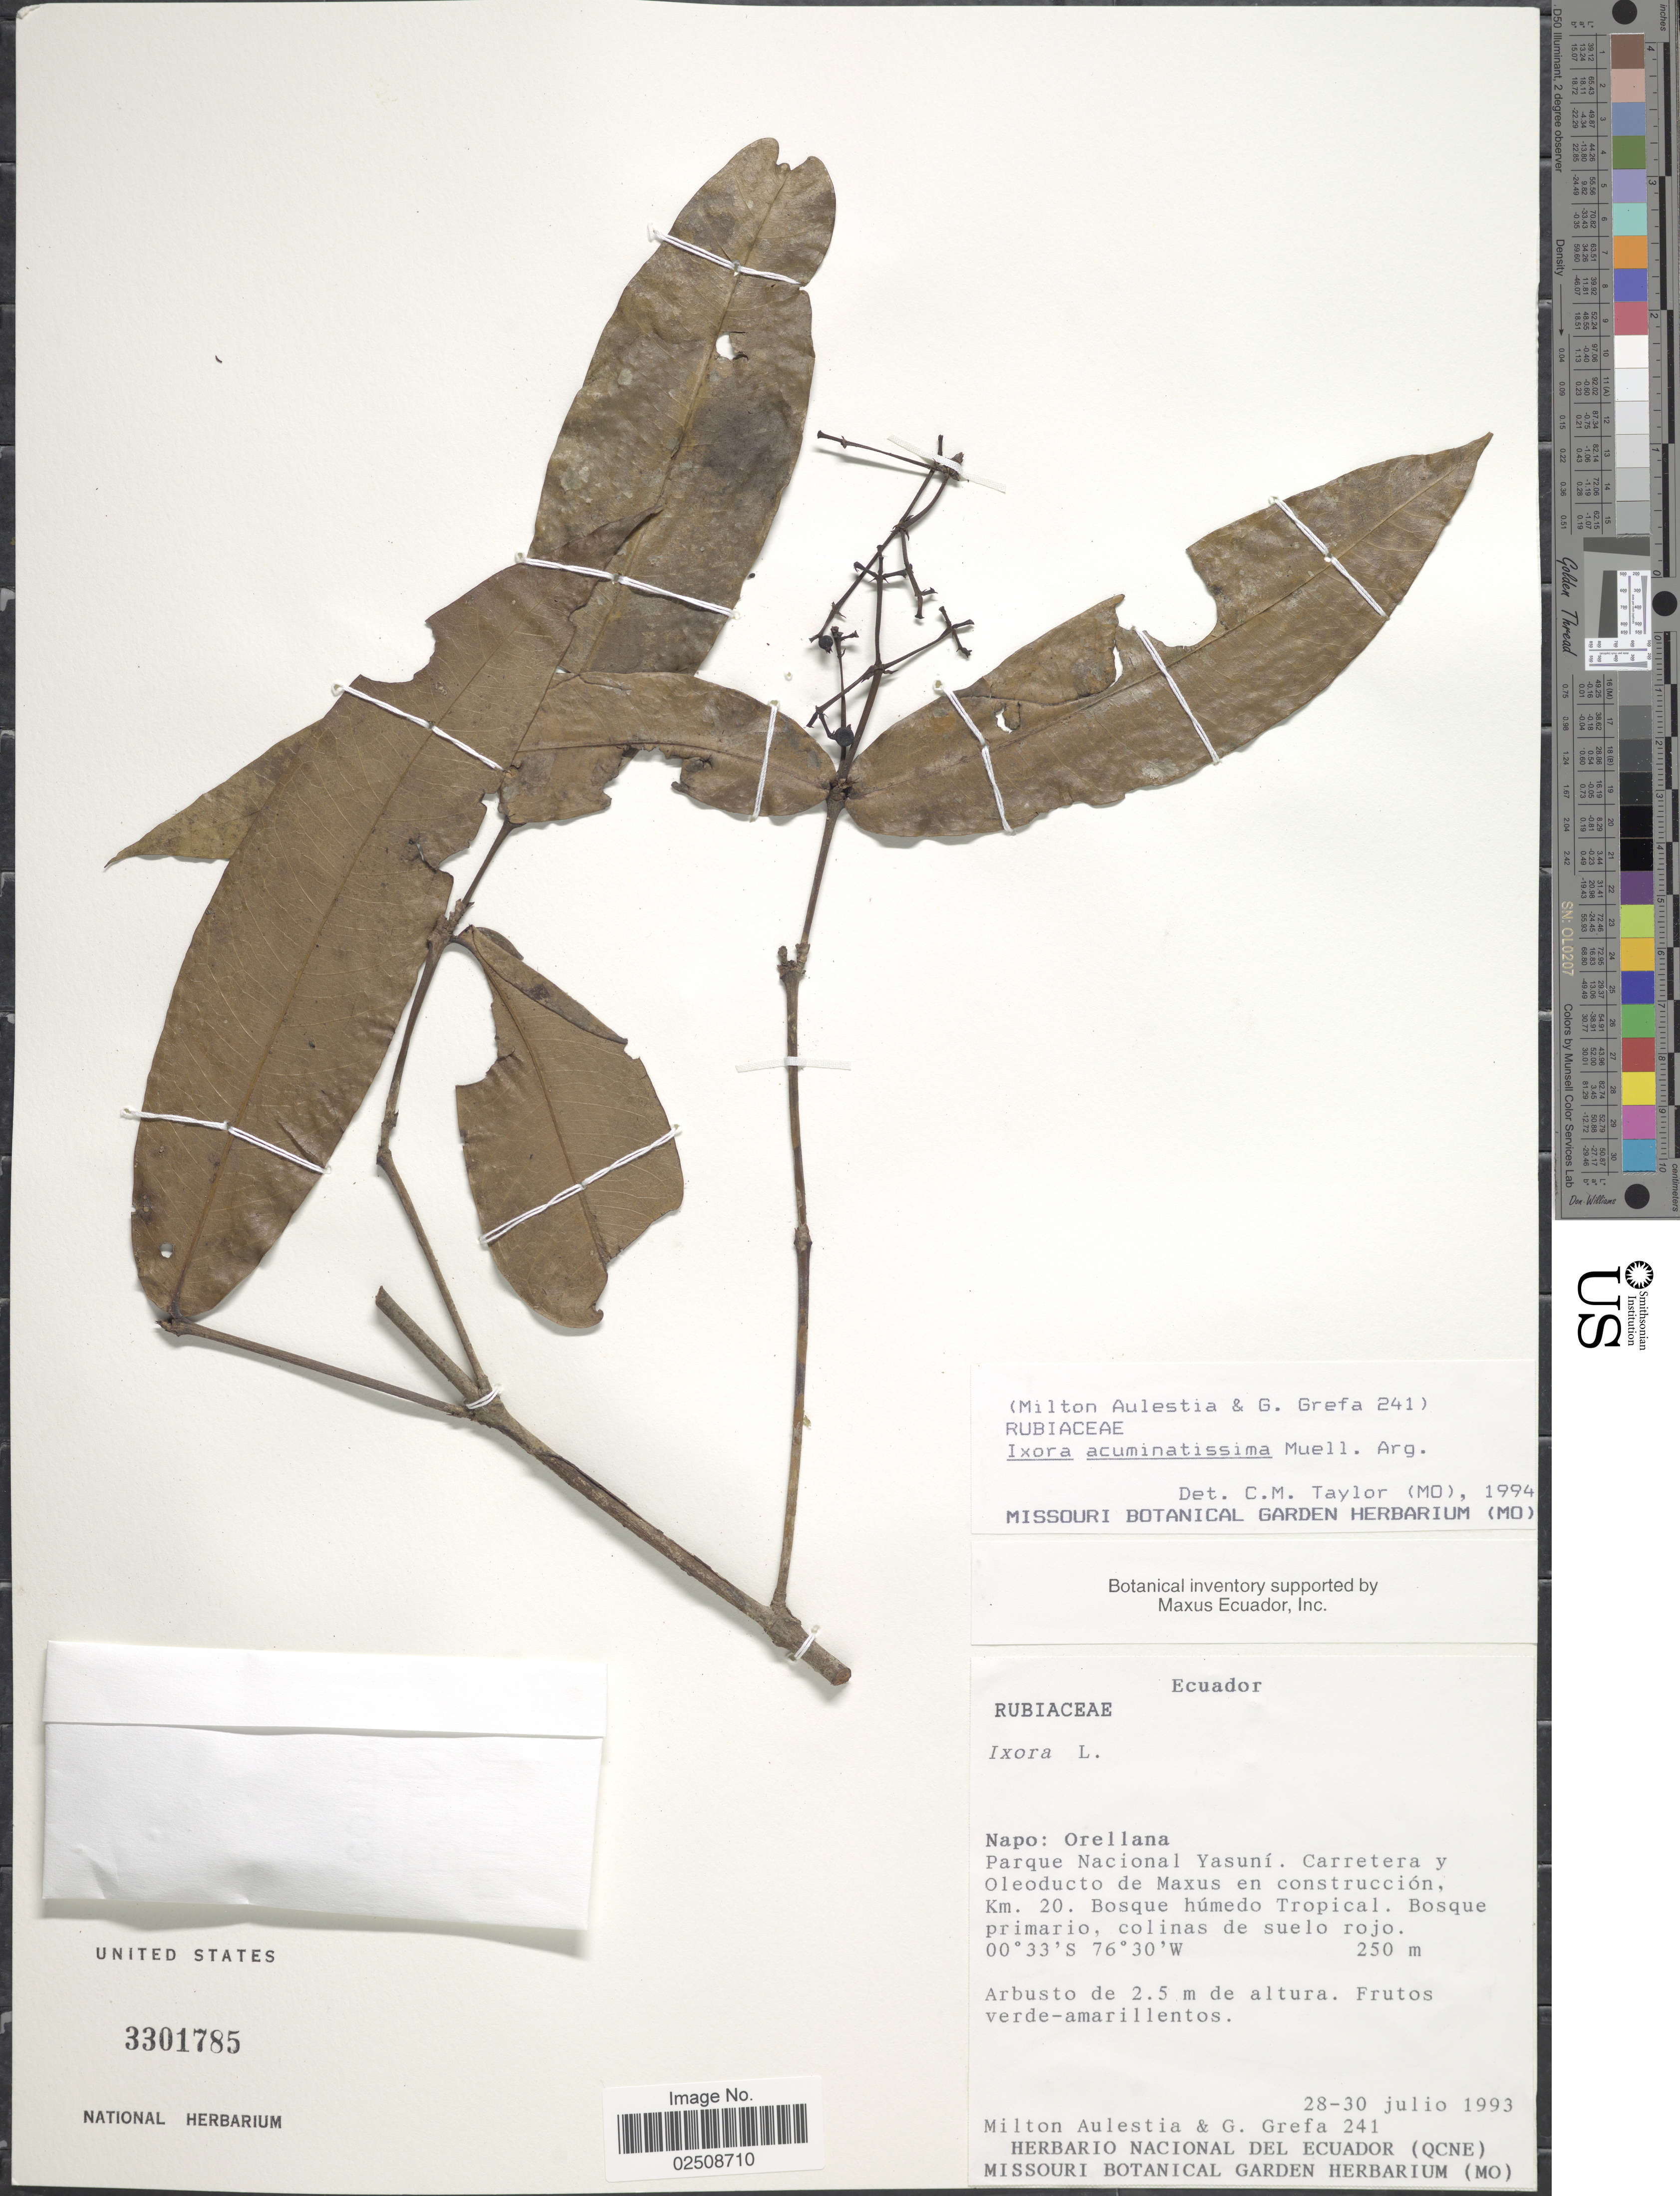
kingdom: Plantae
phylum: Tracheophyta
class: Magnoliopsida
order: Gentianales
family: Rubiaceae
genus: Ixora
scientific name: Ixora acuminatissima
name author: Müll. Arg.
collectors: M. Aulestia & G. Grefa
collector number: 241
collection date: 1993-07-28/1993-07-30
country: Ecuador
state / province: Napo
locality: Napo: Orellana. Parque Nacional Yasuni. Carretera y Oleoducto de Maxus en construccion, Km. 20.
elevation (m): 250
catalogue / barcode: US 3301785